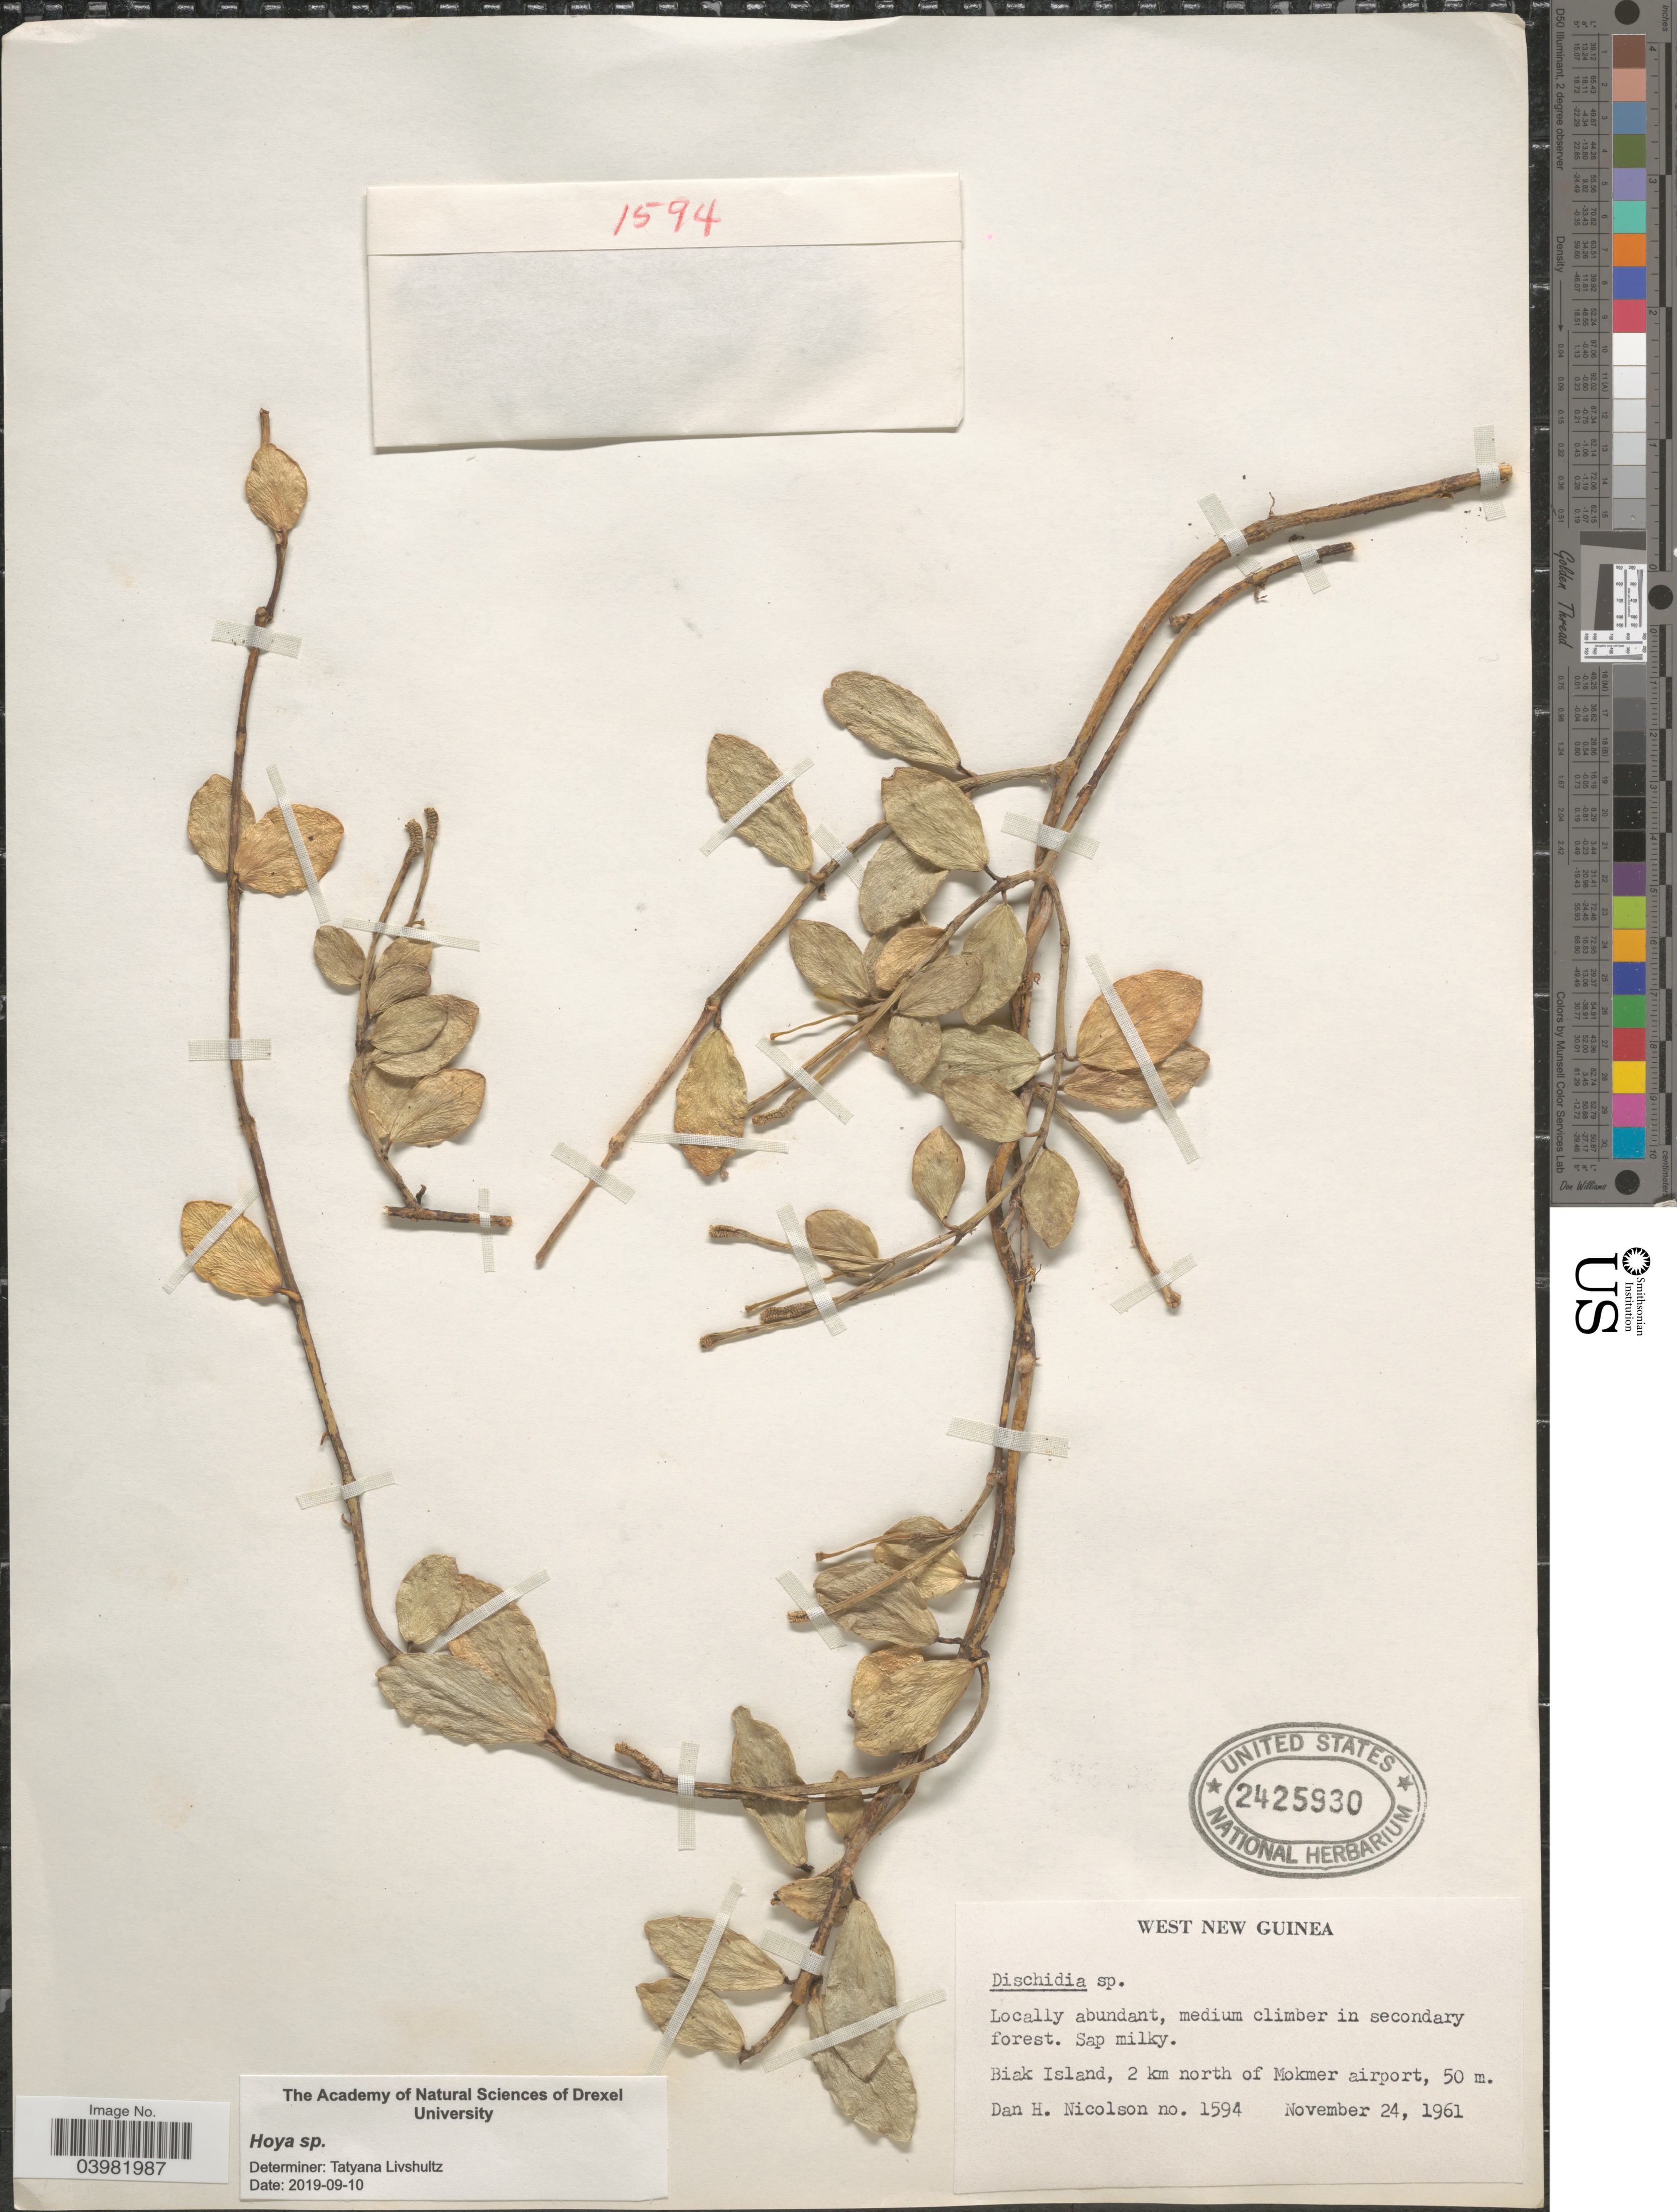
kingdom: Plantae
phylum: Tracheophyta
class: Magnoliopsida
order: Gentianales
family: Apocynaceae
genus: Hoya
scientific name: Hoya sp.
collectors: D. H. Nicolson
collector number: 1594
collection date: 1961-11-24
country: Indonesia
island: New Guinea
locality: West New Guinea. Biak Island, 2 km north of Mokmer airport.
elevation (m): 50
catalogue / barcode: US 2425930